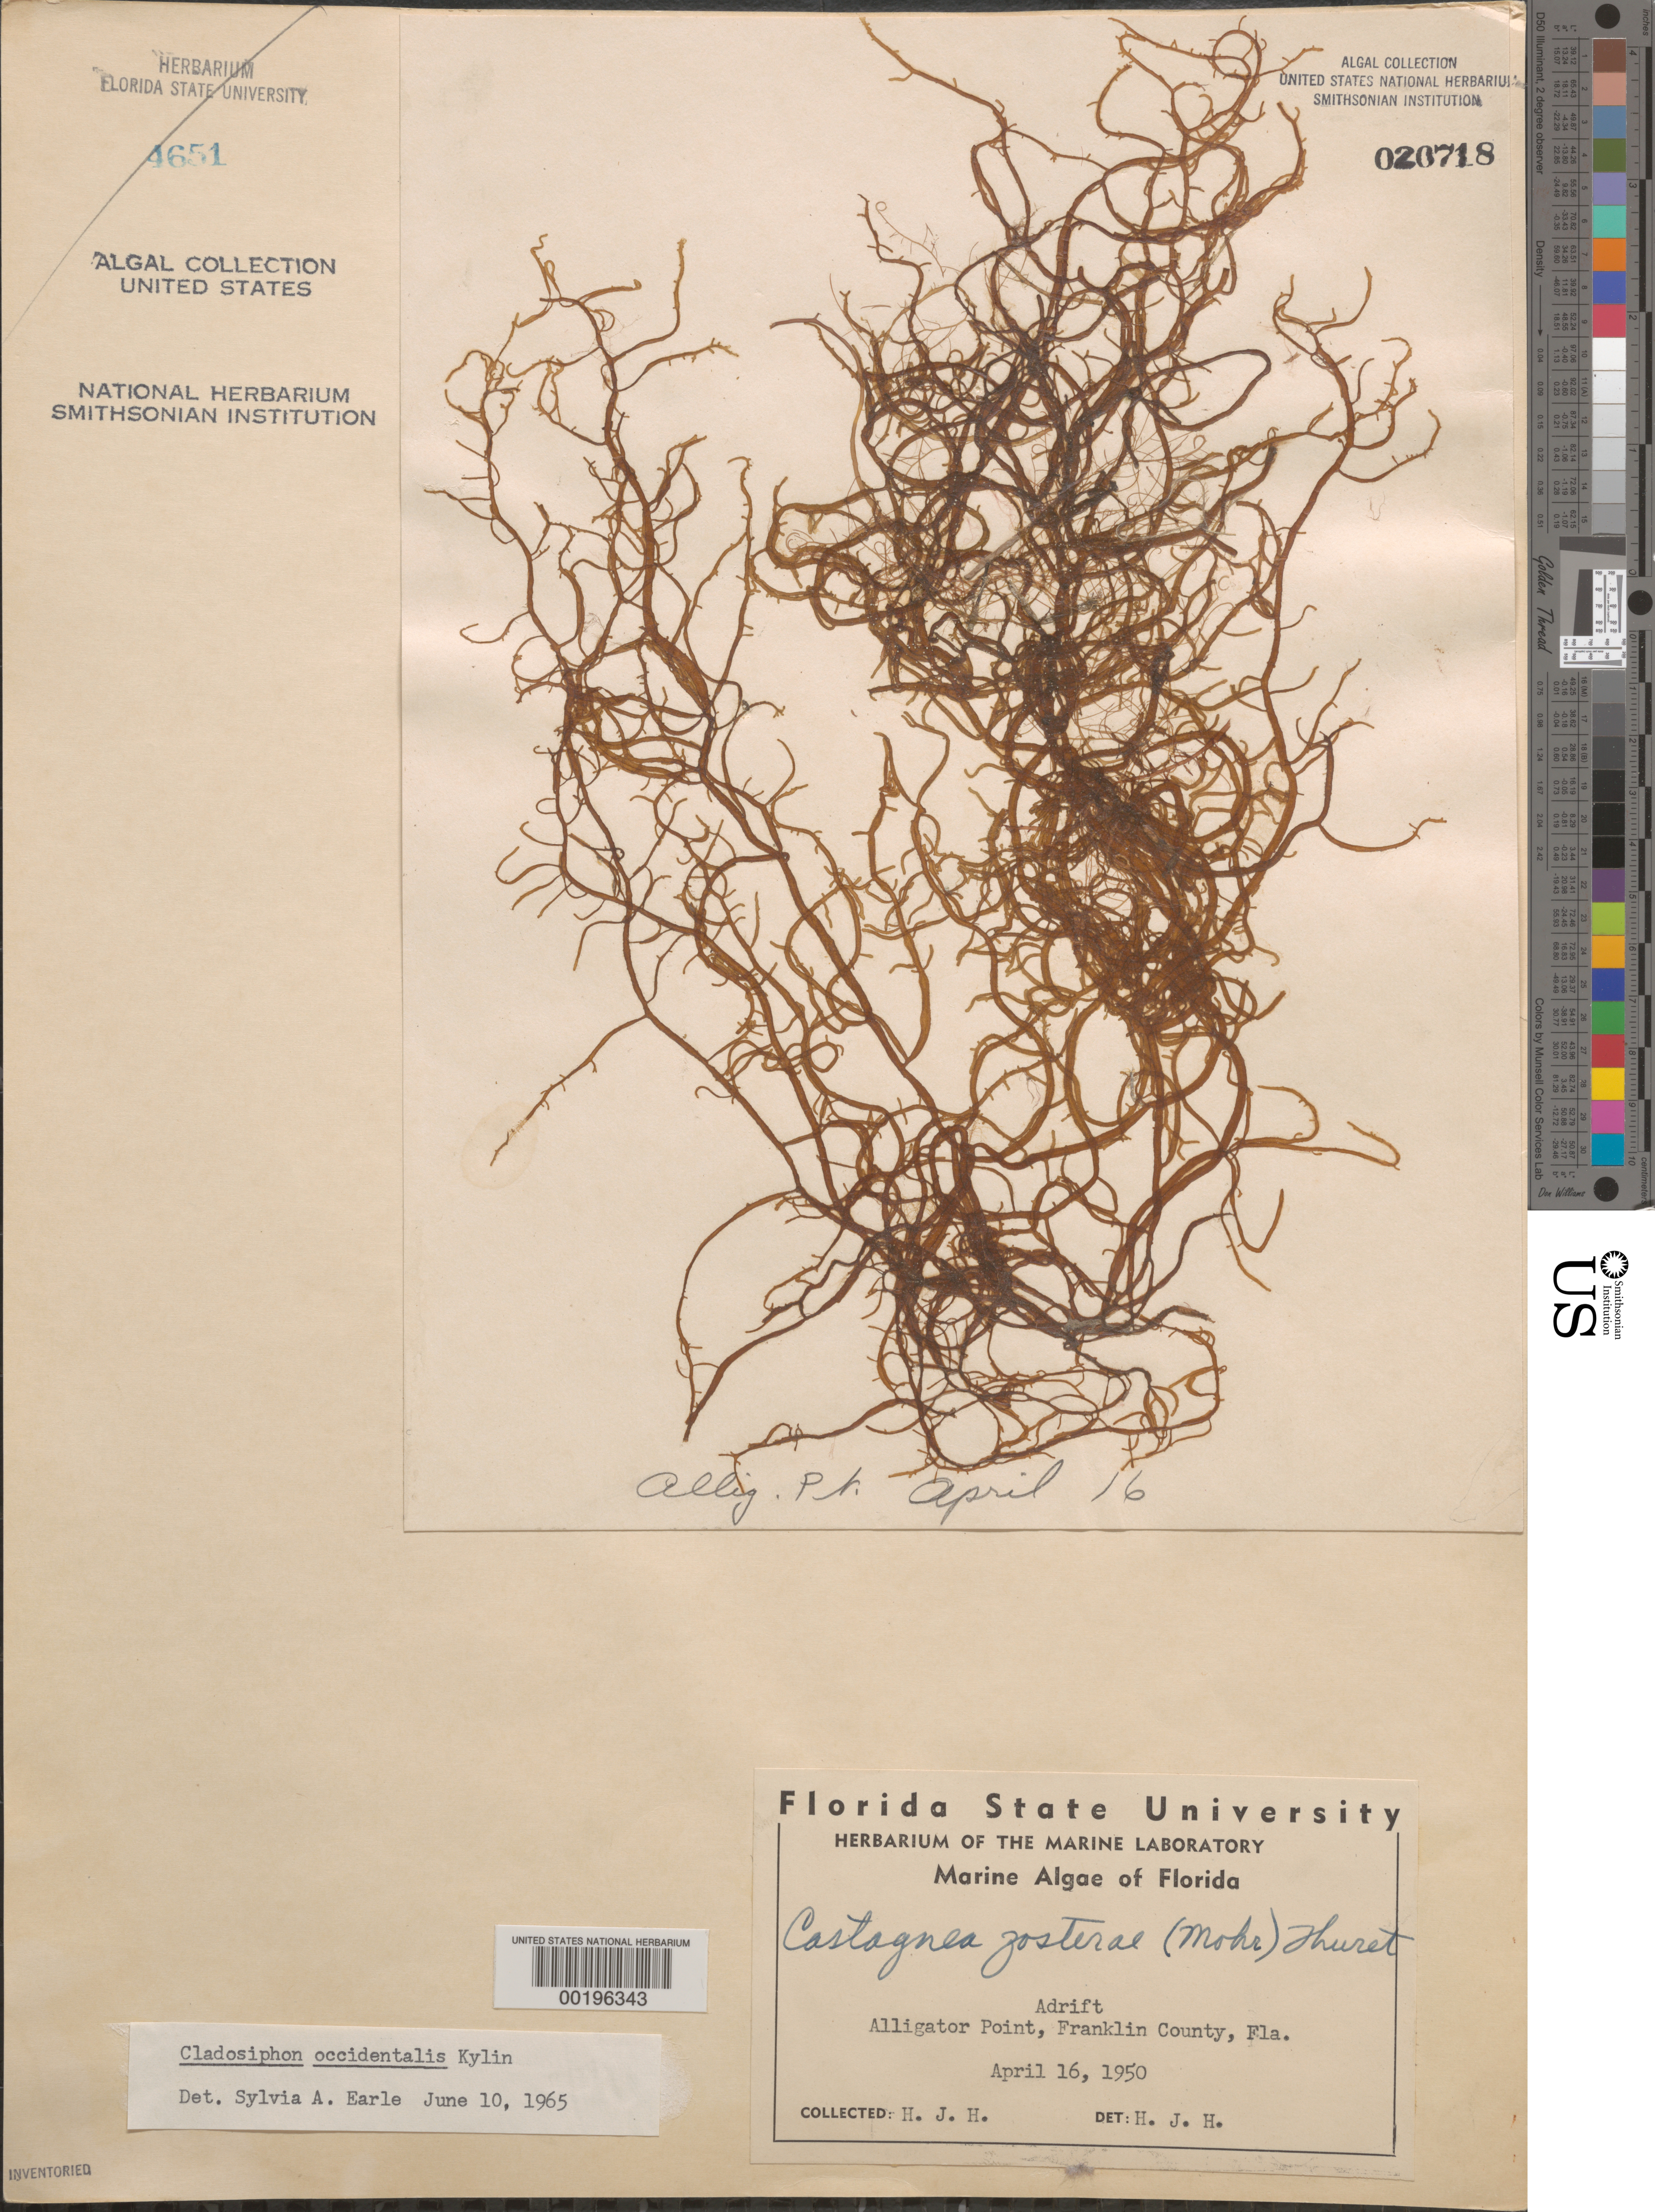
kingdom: Chromista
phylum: Ochrophyta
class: Phaeophyceae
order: Ectocarpales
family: Chordariaceae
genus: Cladosiphon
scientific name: Cladosiphon occidentalis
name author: Kylin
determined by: Earle, S. A.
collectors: H. J. Humm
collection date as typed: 16 Apr 1950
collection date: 1950-04-16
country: United States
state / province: Florida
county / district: Franklin County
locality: Alligator Point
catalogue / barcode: US 20718